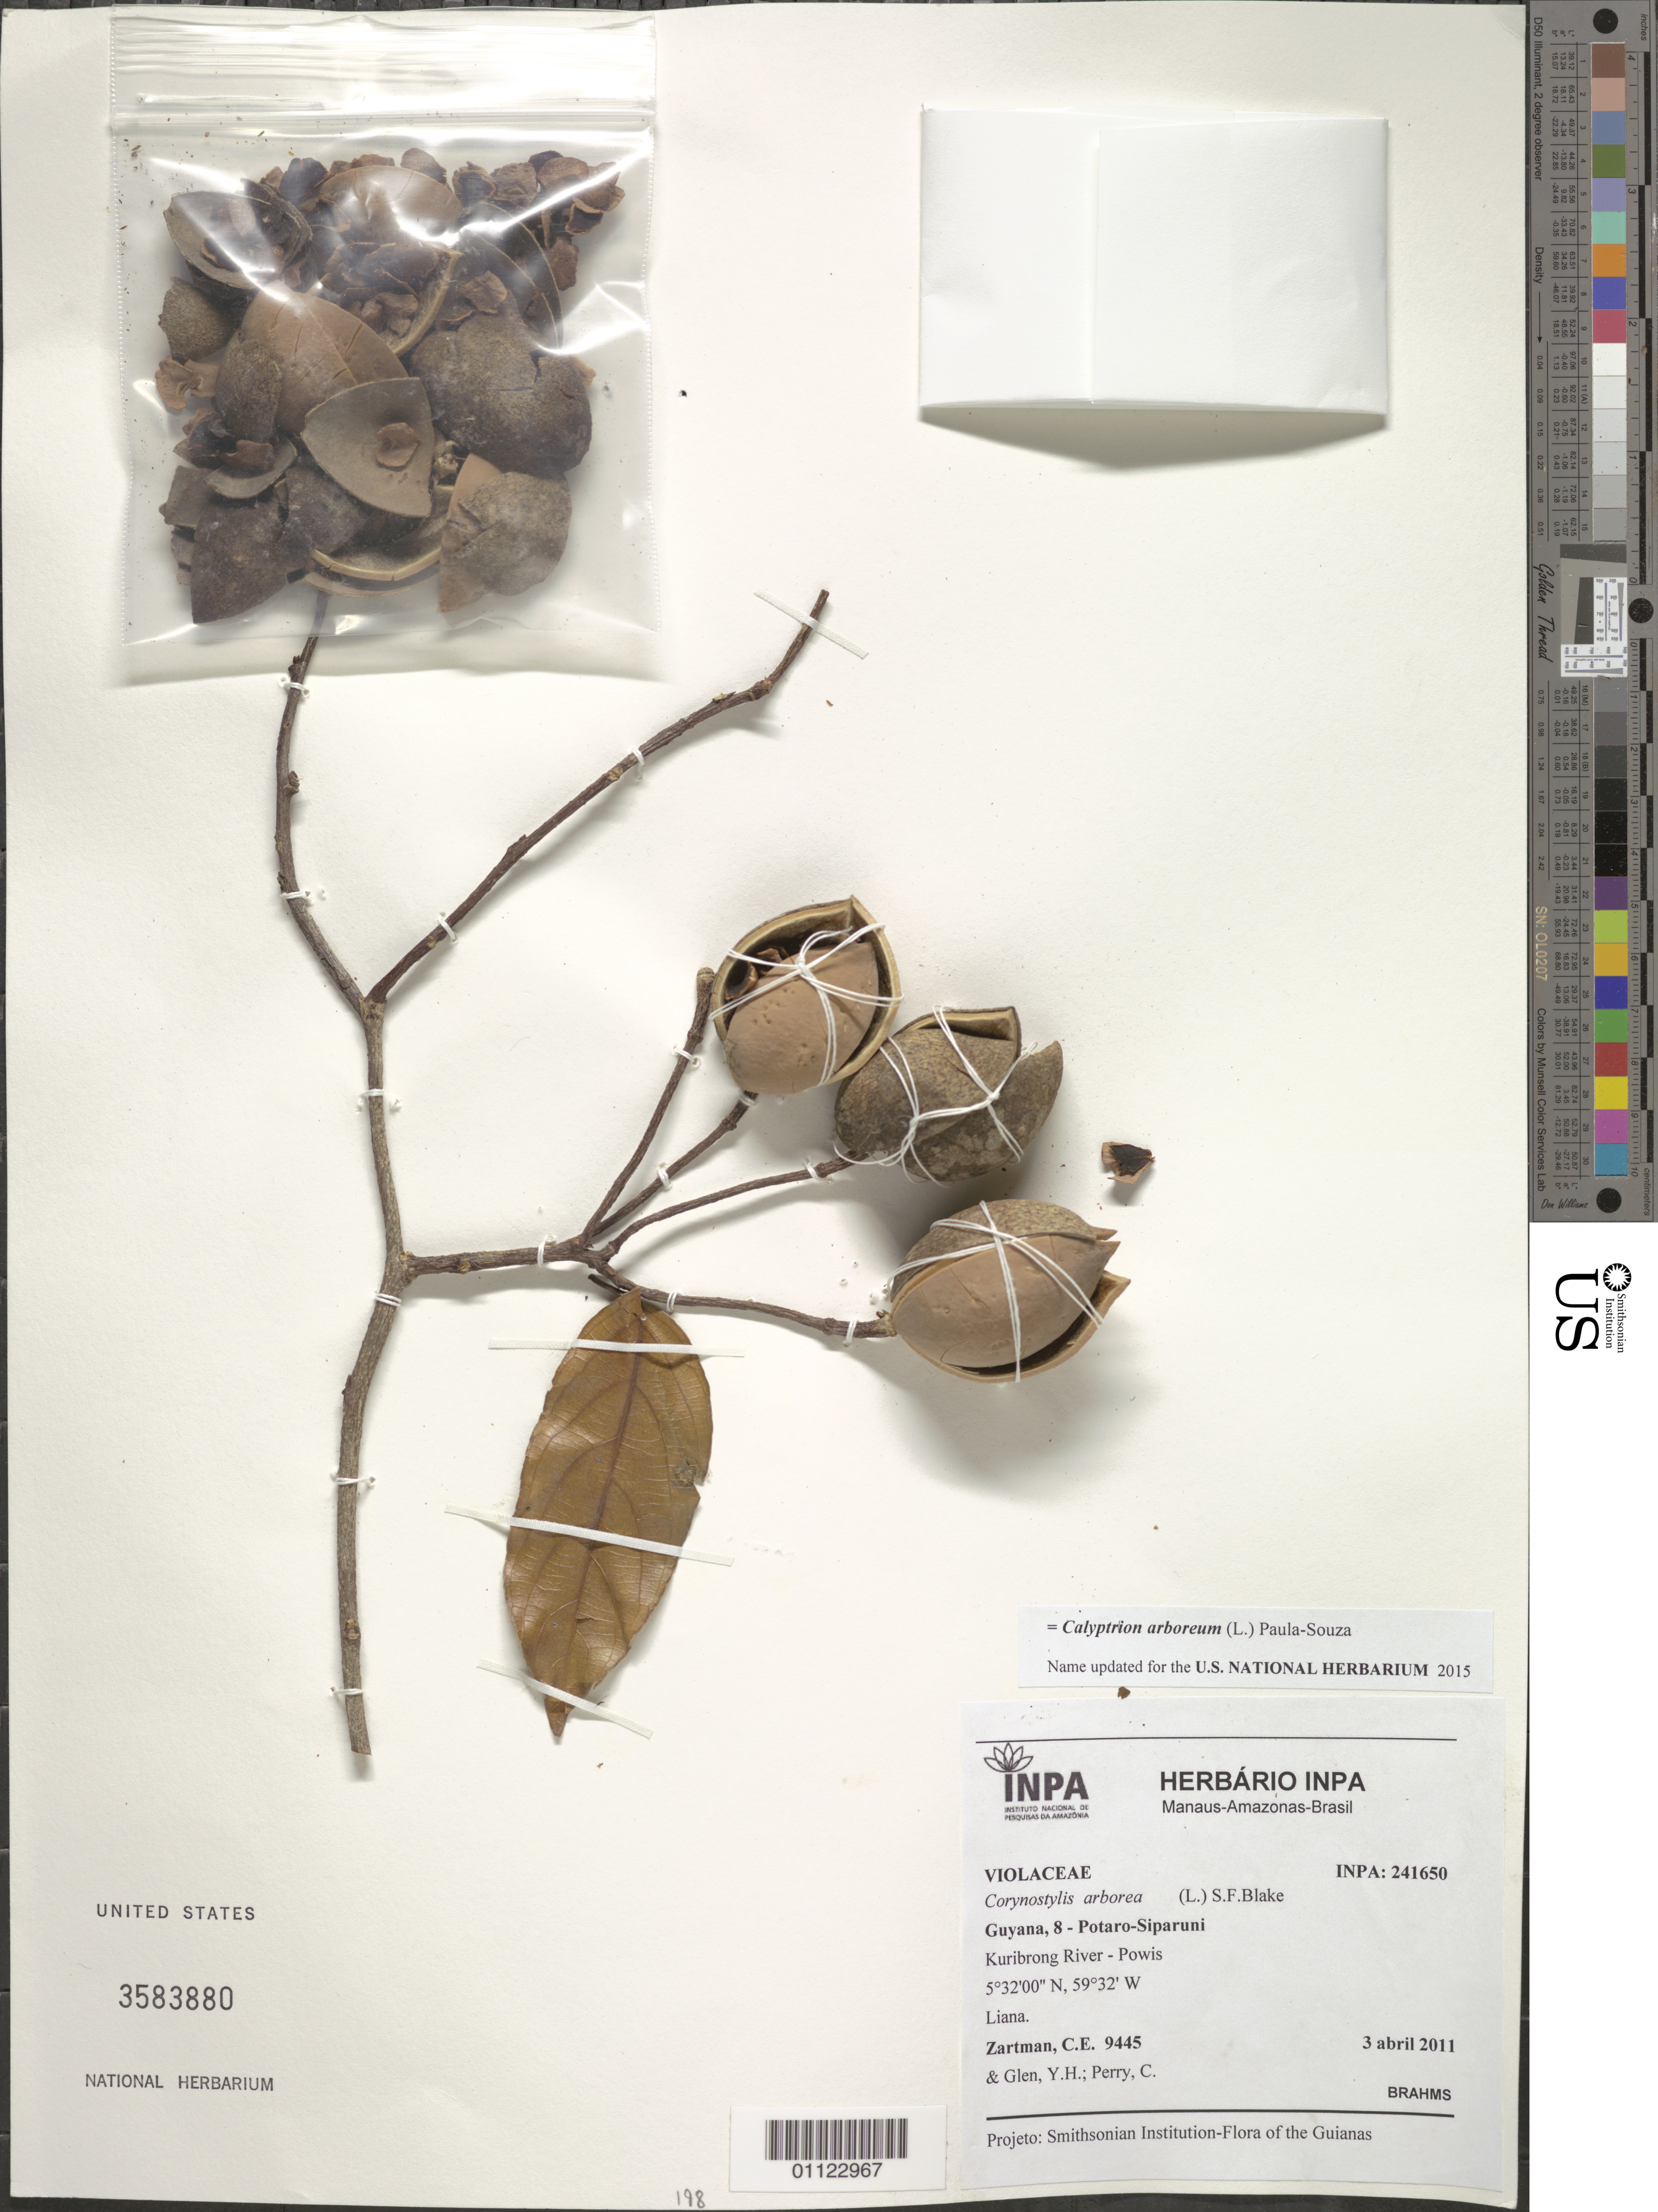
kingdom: Plantae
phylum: Tracheophyta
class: Magnoliopsida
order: Malpighiales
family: Violaceae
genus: Calyptrion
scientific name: Calyptrion arboreum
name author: (L.) Paula-Souza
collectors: C. Zartman, Y. Glen & C. Perry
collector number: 9445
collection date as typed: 3-Apr-11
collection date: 1911-04-03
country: Guyana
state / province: Potaro-Siparuni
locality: Kuribrong River - Powis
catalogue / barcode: US 3583880